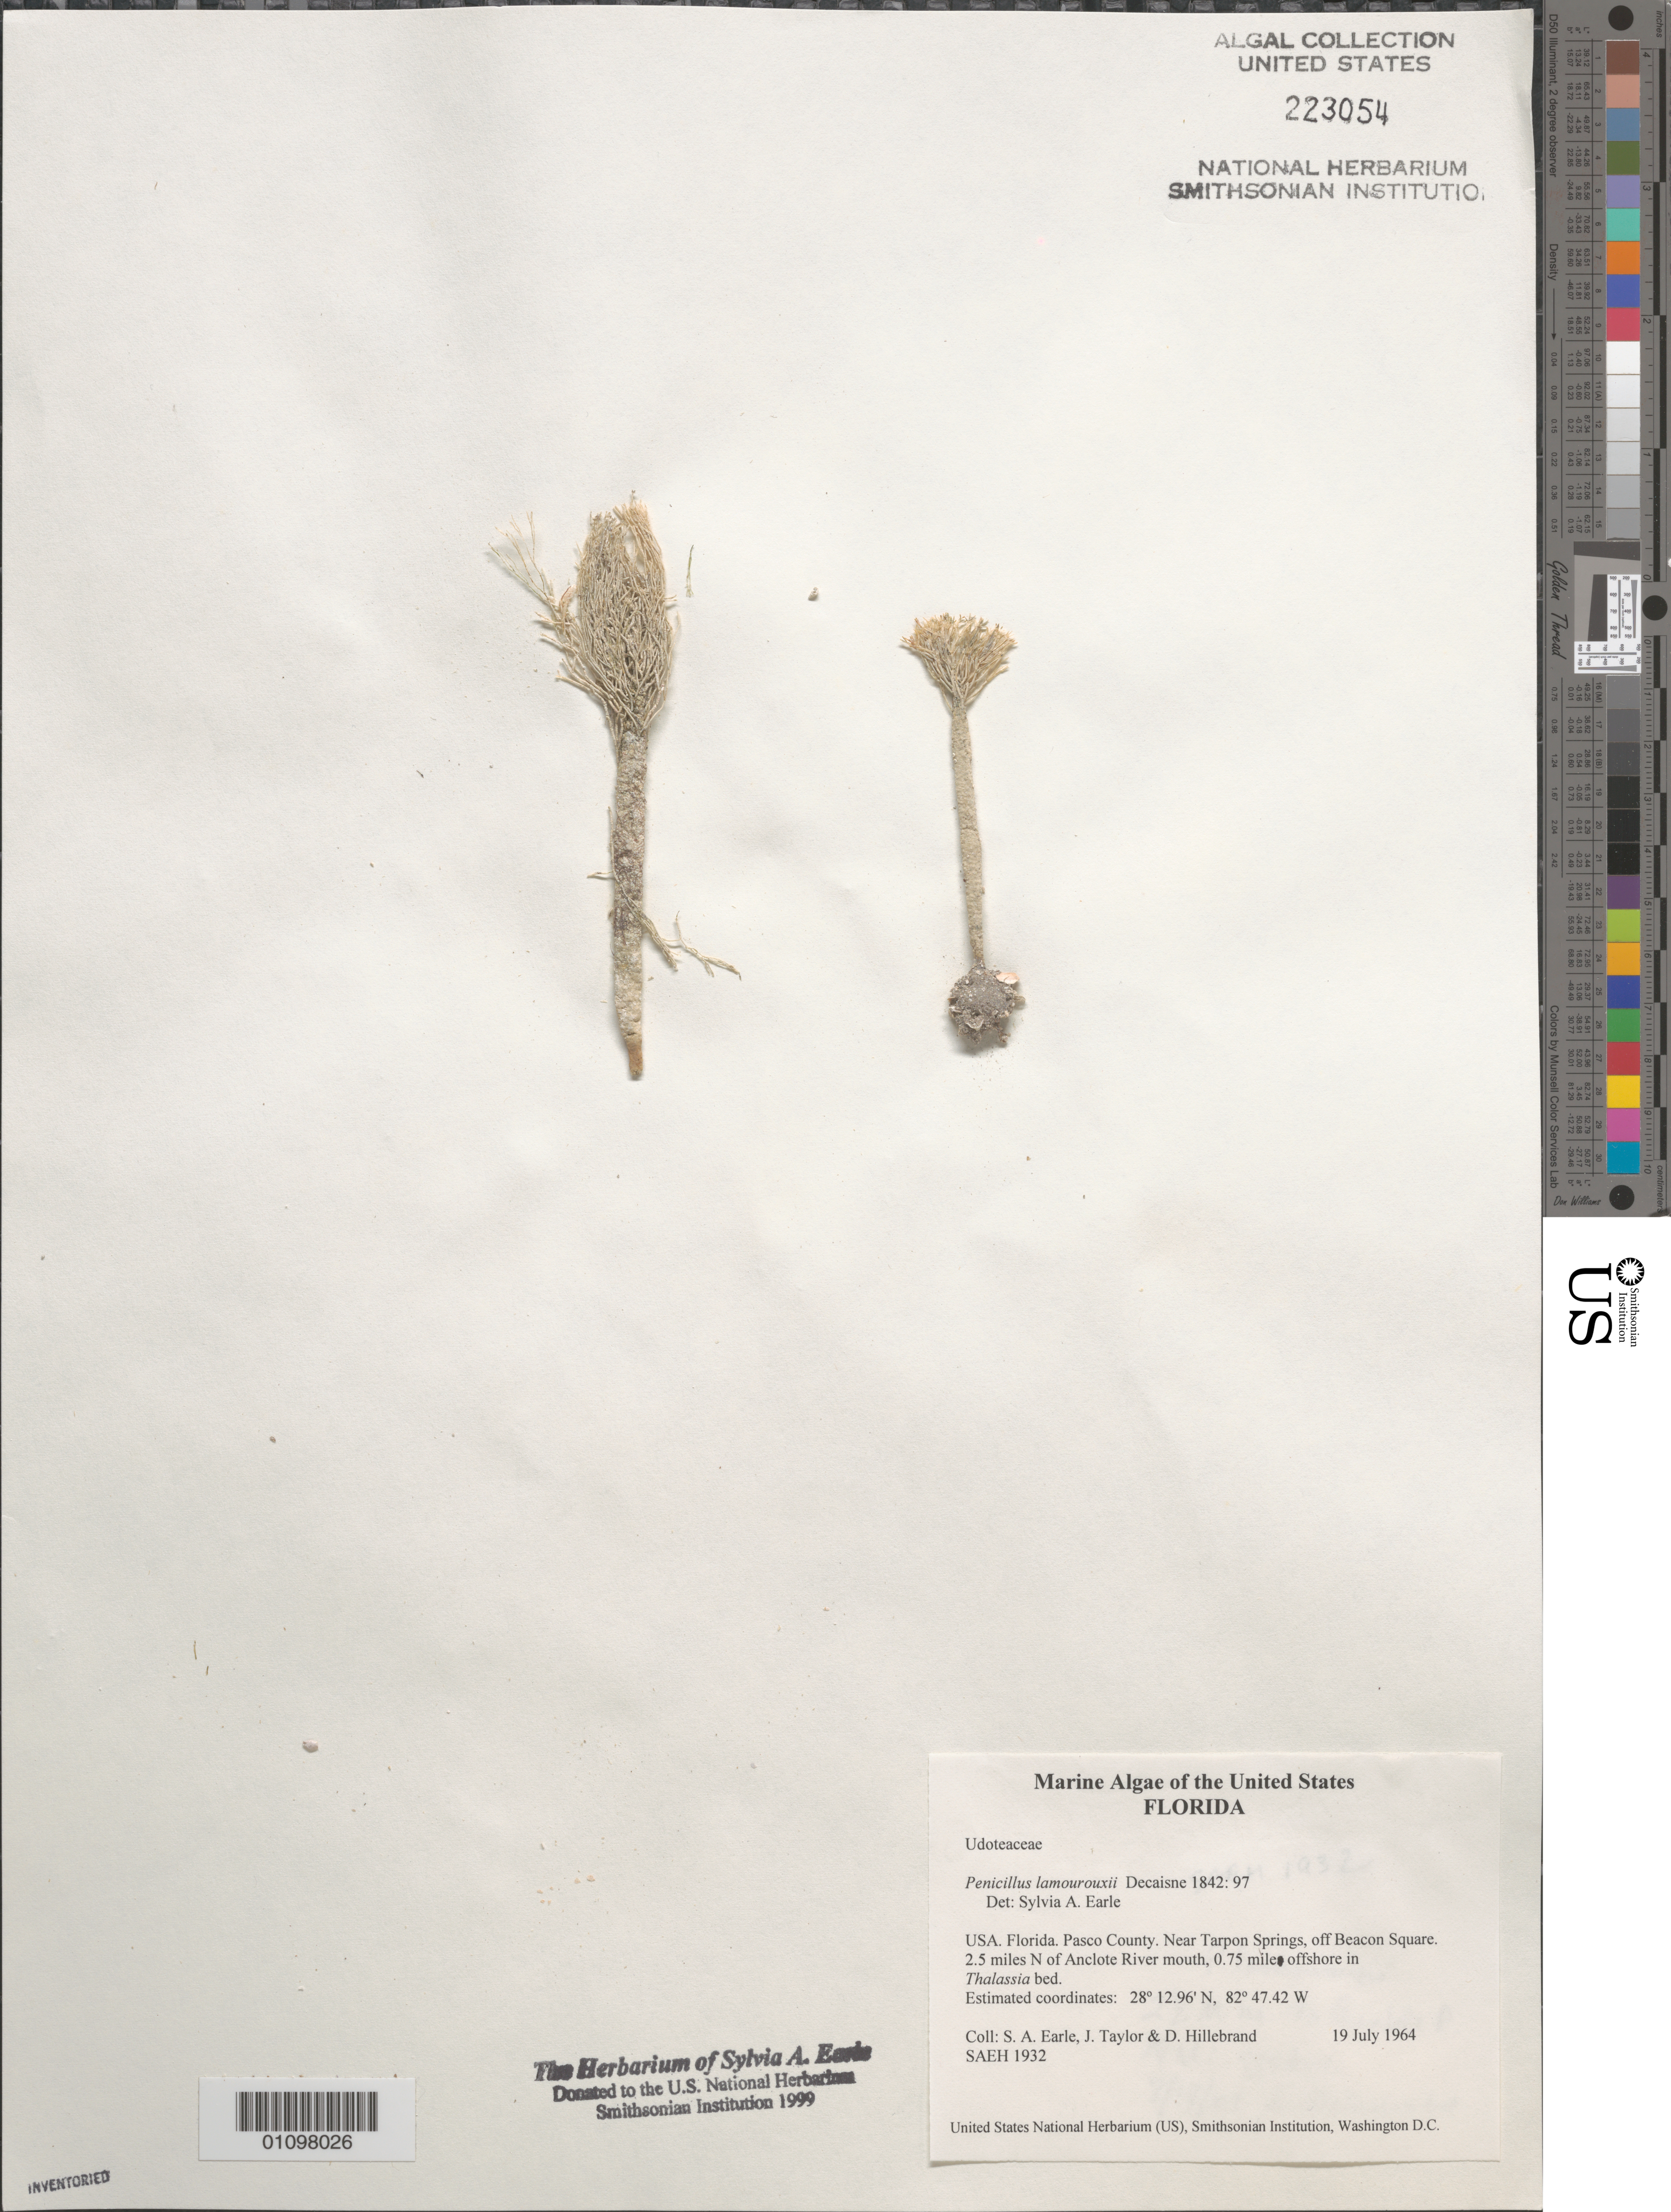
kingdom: Plantae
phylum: Chlorophyta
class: Ulvophyceae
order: Bryopsidales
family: Udoteaceae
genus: Penicillus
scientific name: Penicillus lamourouxii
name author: Decne.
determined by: Earle, S. A.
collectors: S. A. Earle, J. L. Taylor & D. Hillebrand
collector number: SAEH 1932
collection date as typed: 19 Jul 1964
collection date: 1964-07-19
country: United States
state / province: Florida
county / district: Pasco County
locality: Near Tarpon Springs, off Beacon Square, 2.5 miles north of Anclote River mouth, 0.75 mile offshore in Thalassia bed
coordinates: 28 12.96'N, 82 47.42'W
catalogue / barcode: US 223054